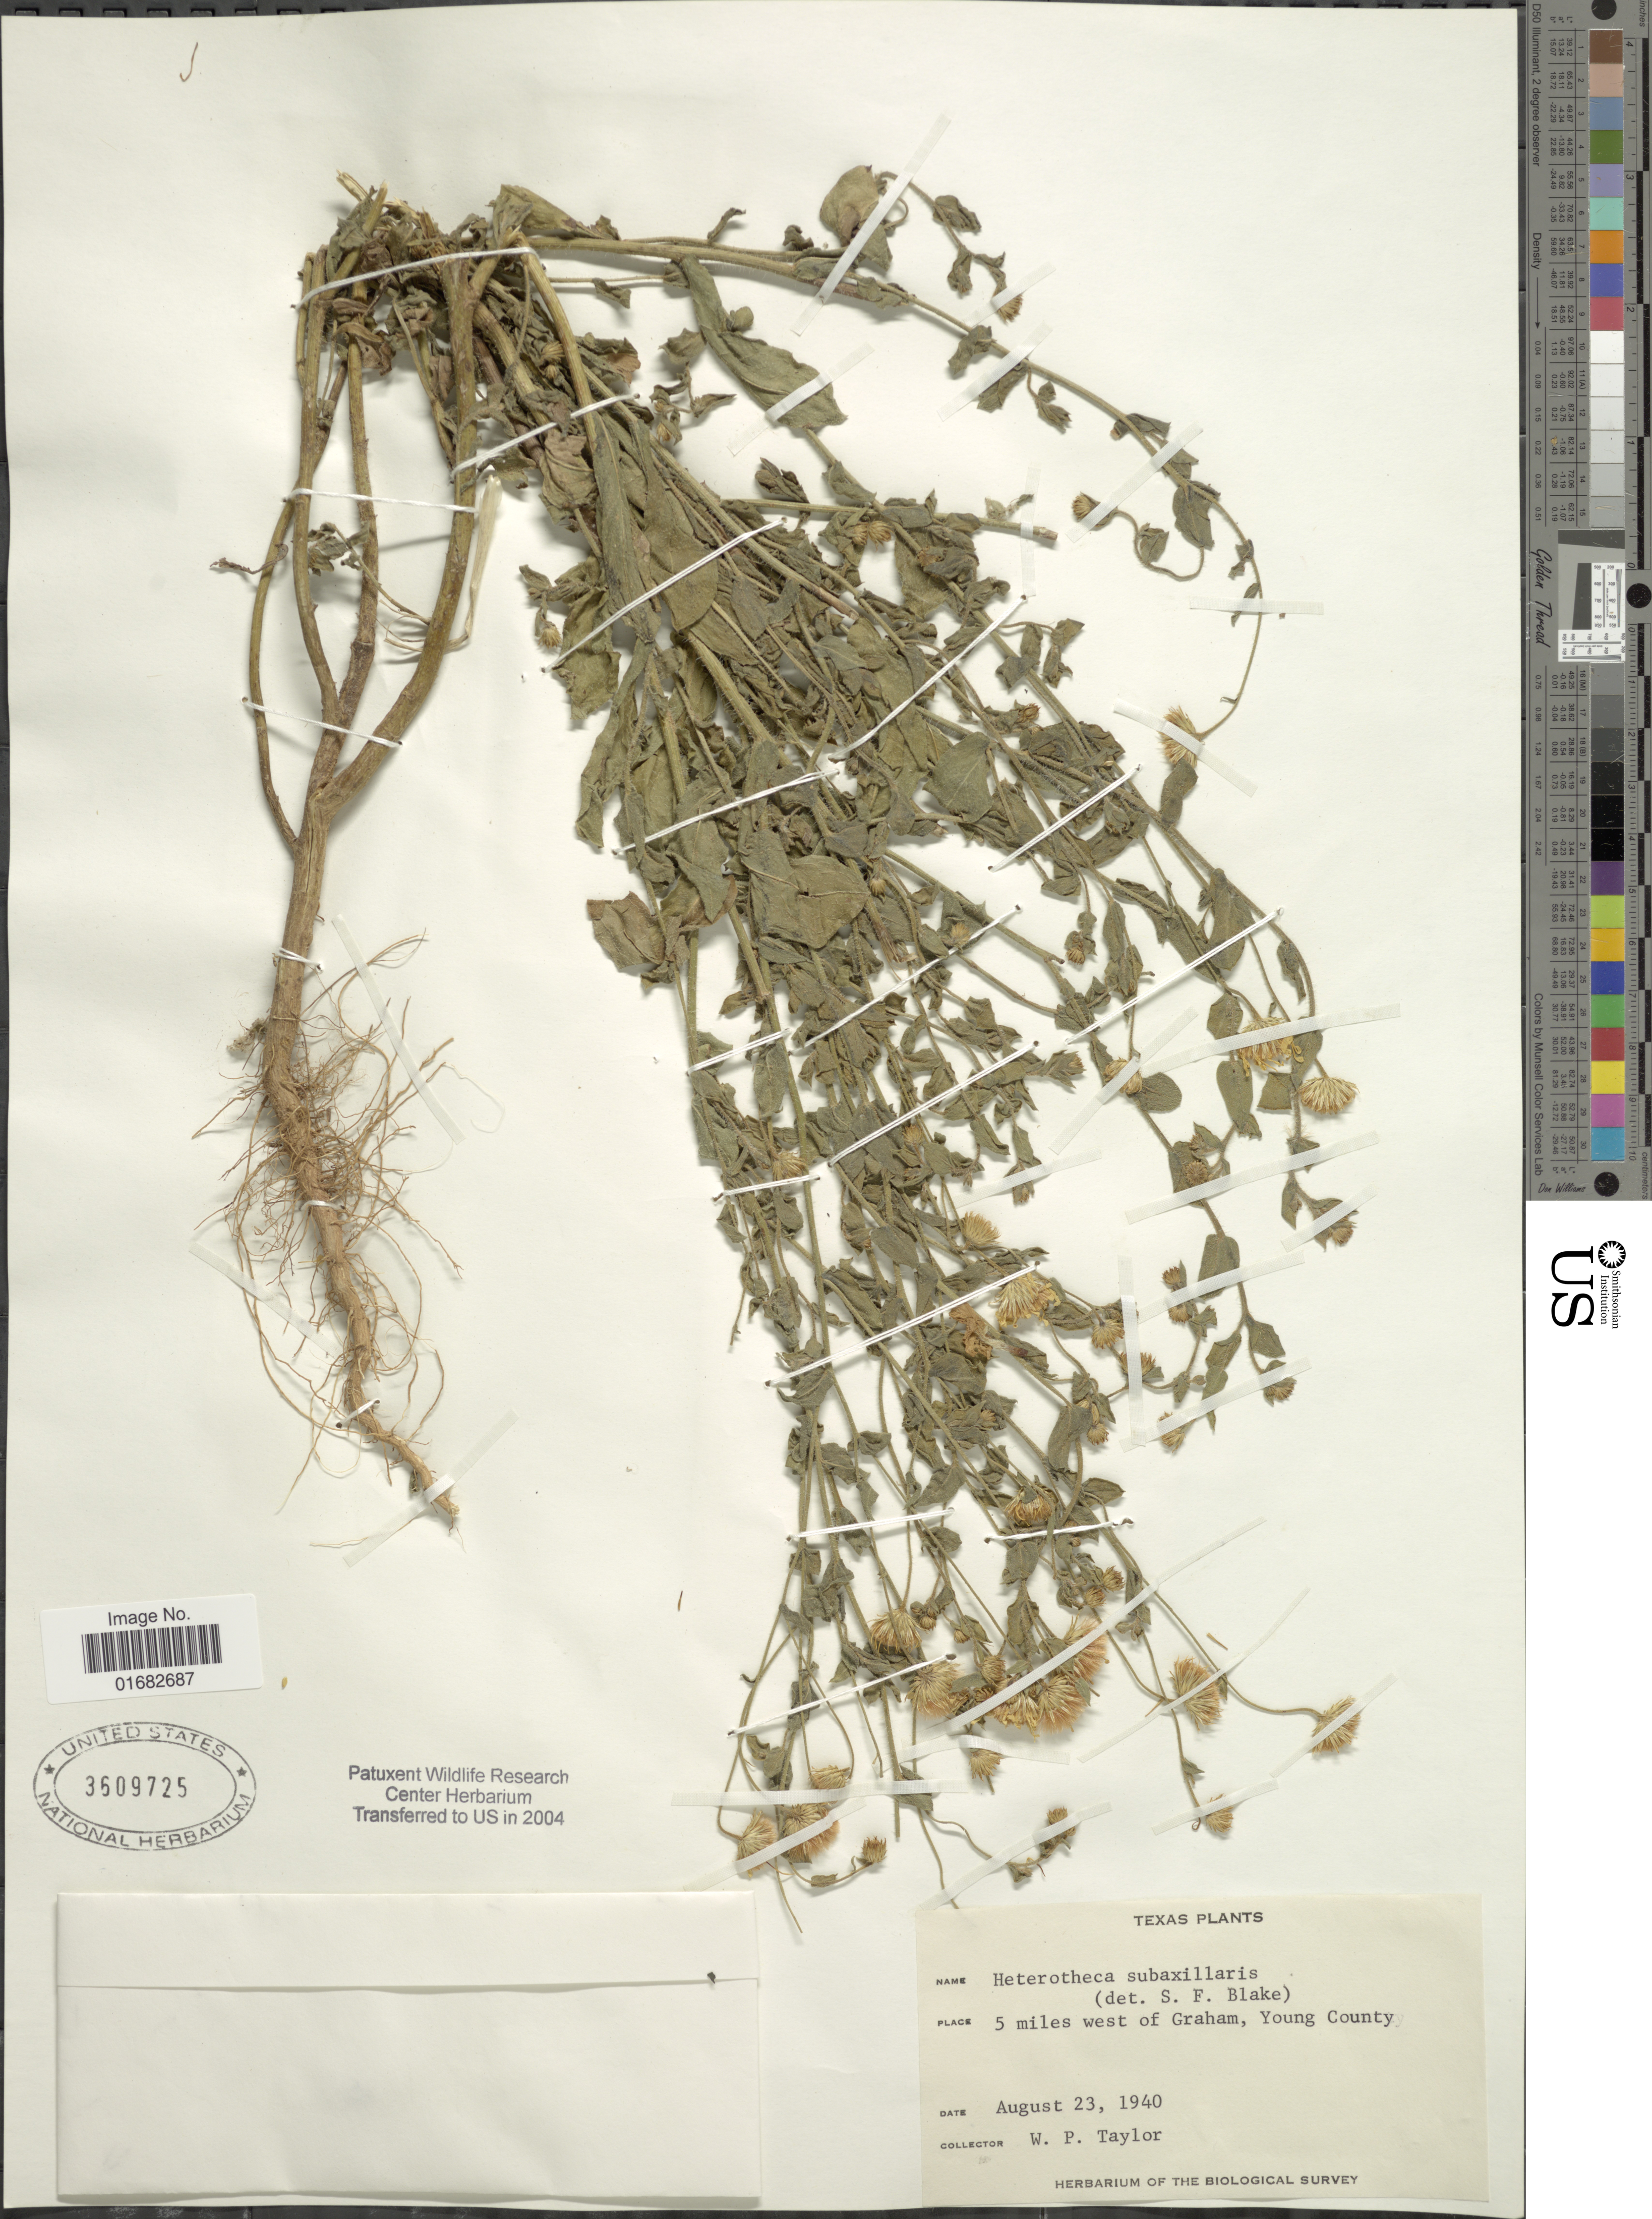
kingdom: Plantae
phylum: Tracheophyta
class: Magnoliopsida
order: Asterales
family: Asteraceae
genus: Heterotheca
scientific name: Heterotheca subaxillaris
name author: (Lam.) Britton & Rusby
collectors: W. P. Taylor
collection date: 1940-08-23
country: United States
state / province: Texas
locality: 5 miles west of Graham, Young County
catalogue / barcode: US 3609725